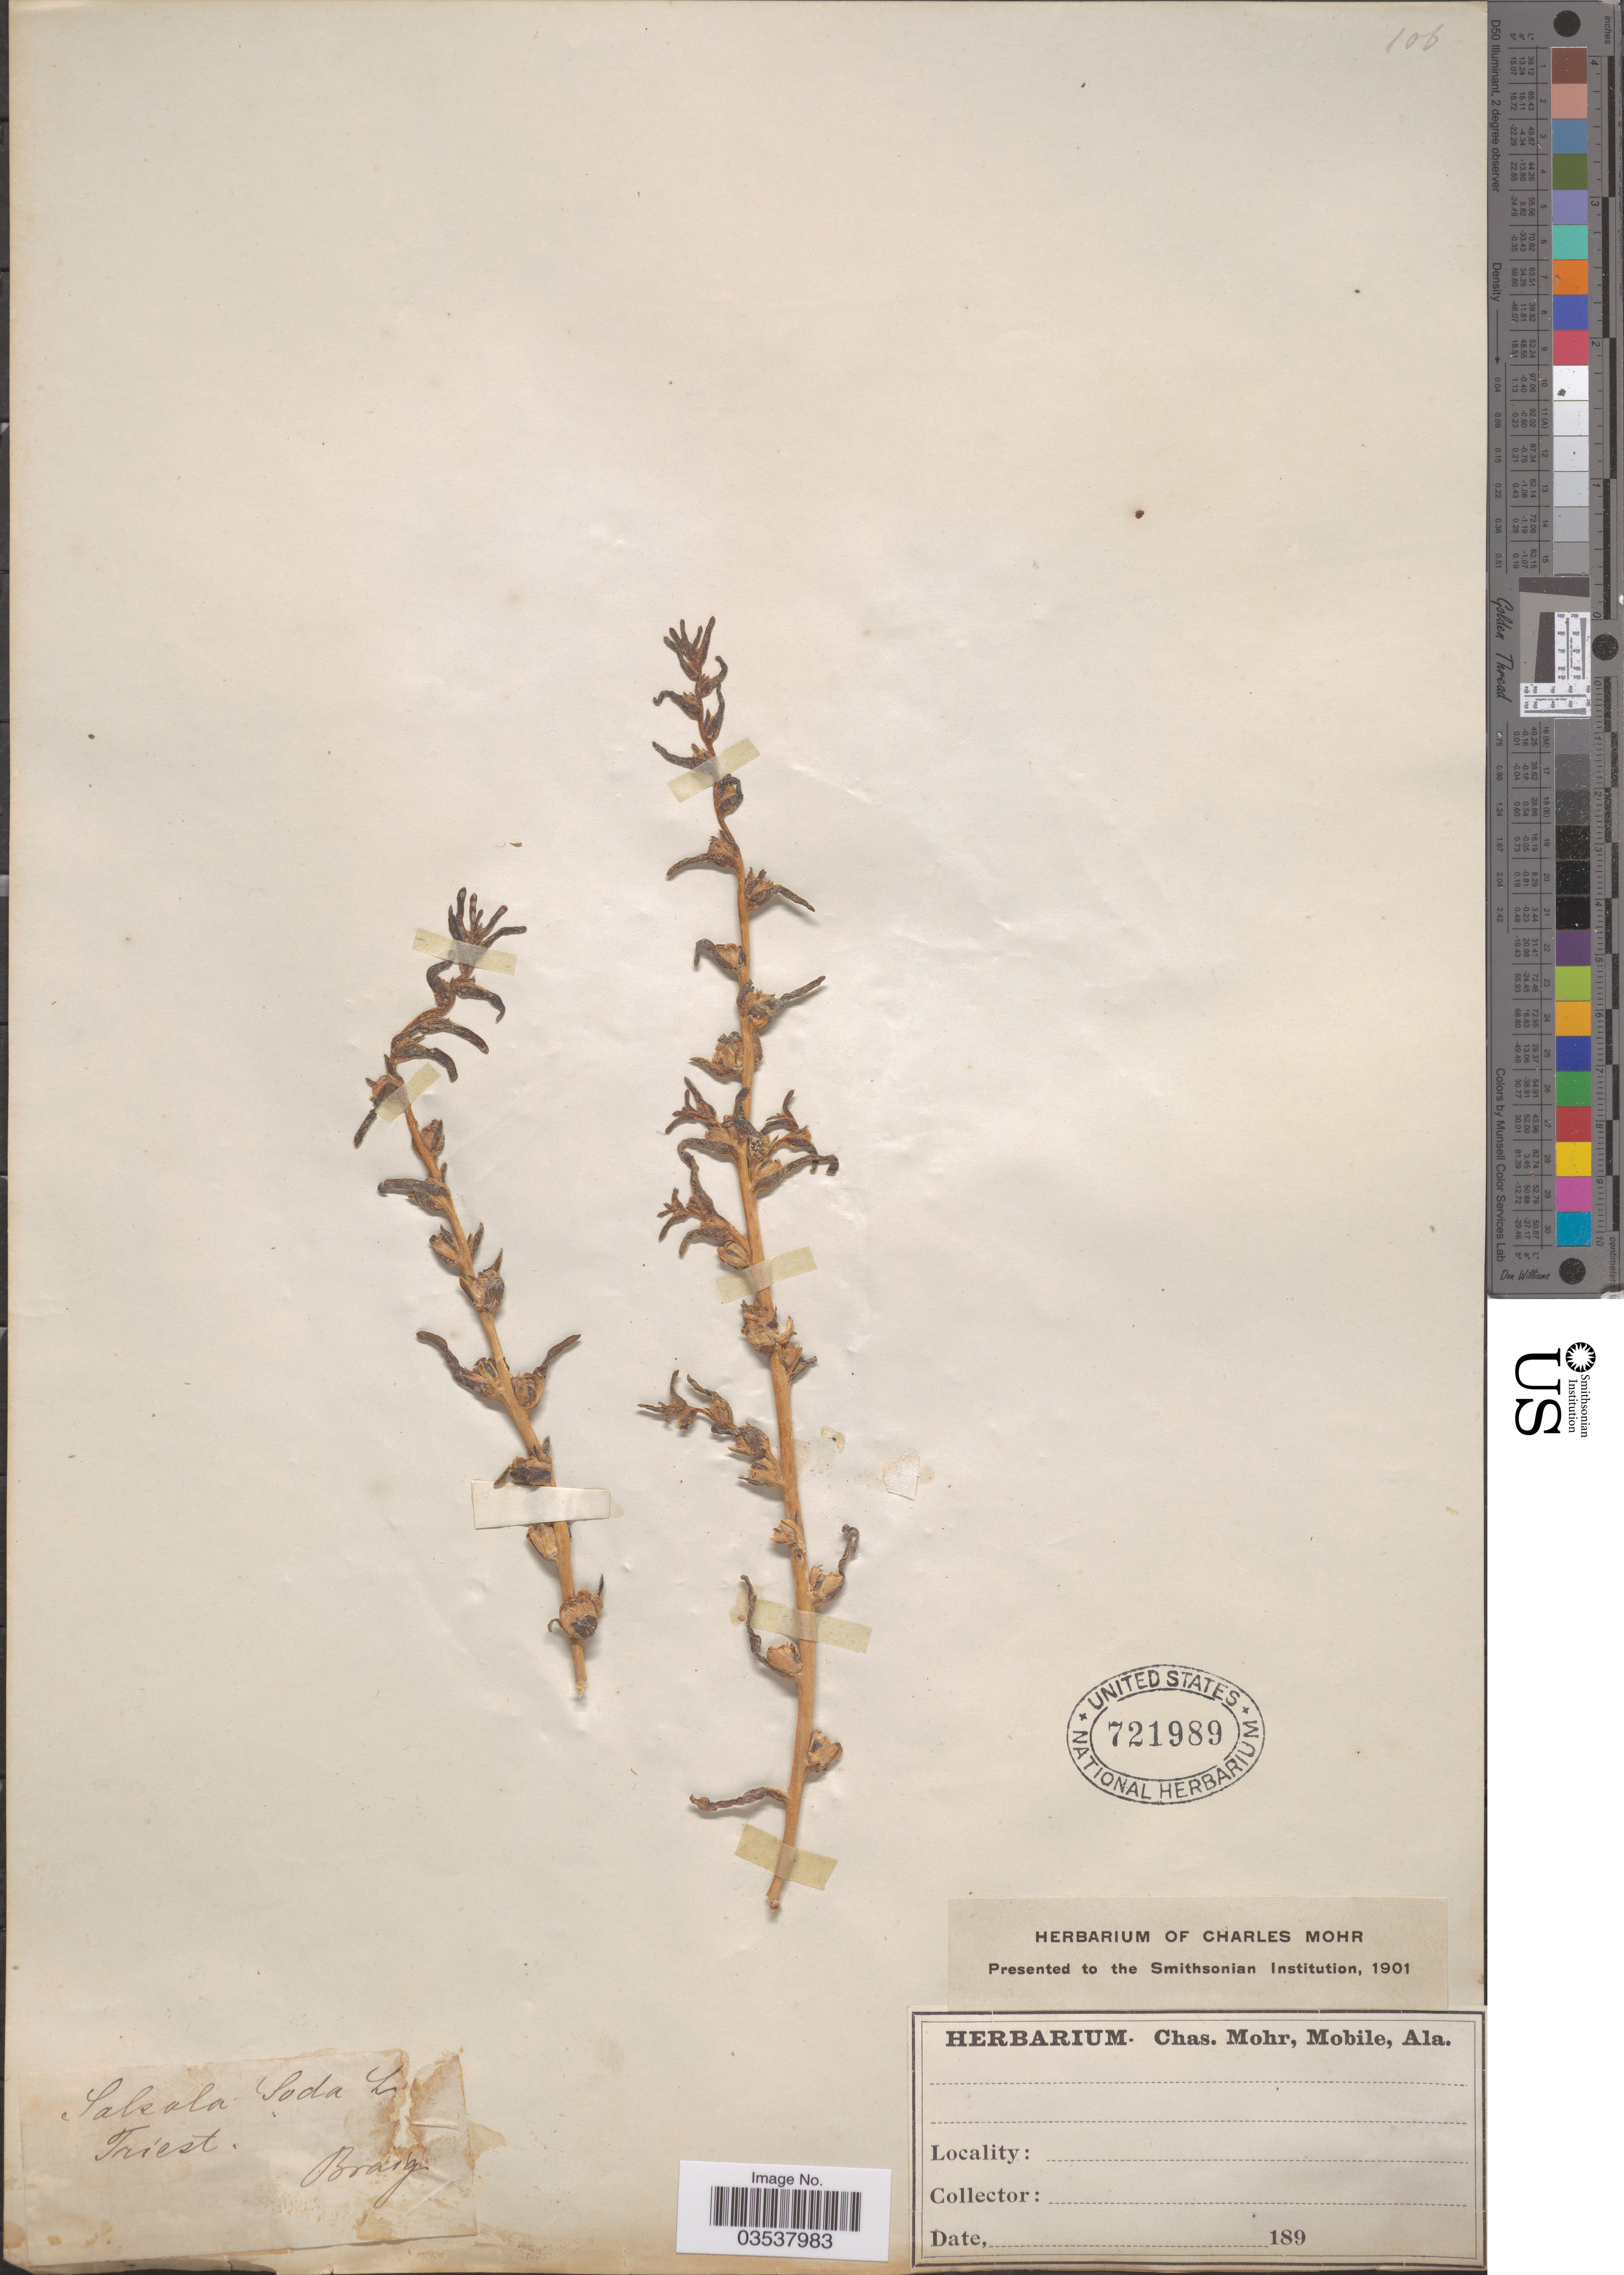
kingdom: Plantae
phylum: Tracheophyta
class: Magnoliopsida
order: Caryophyllales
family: Amaranthaceae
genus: Salsola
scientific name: Salsola soda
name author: L.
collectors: Braig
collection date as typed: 189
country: Italy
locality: Tríest.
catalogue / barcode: US 721989